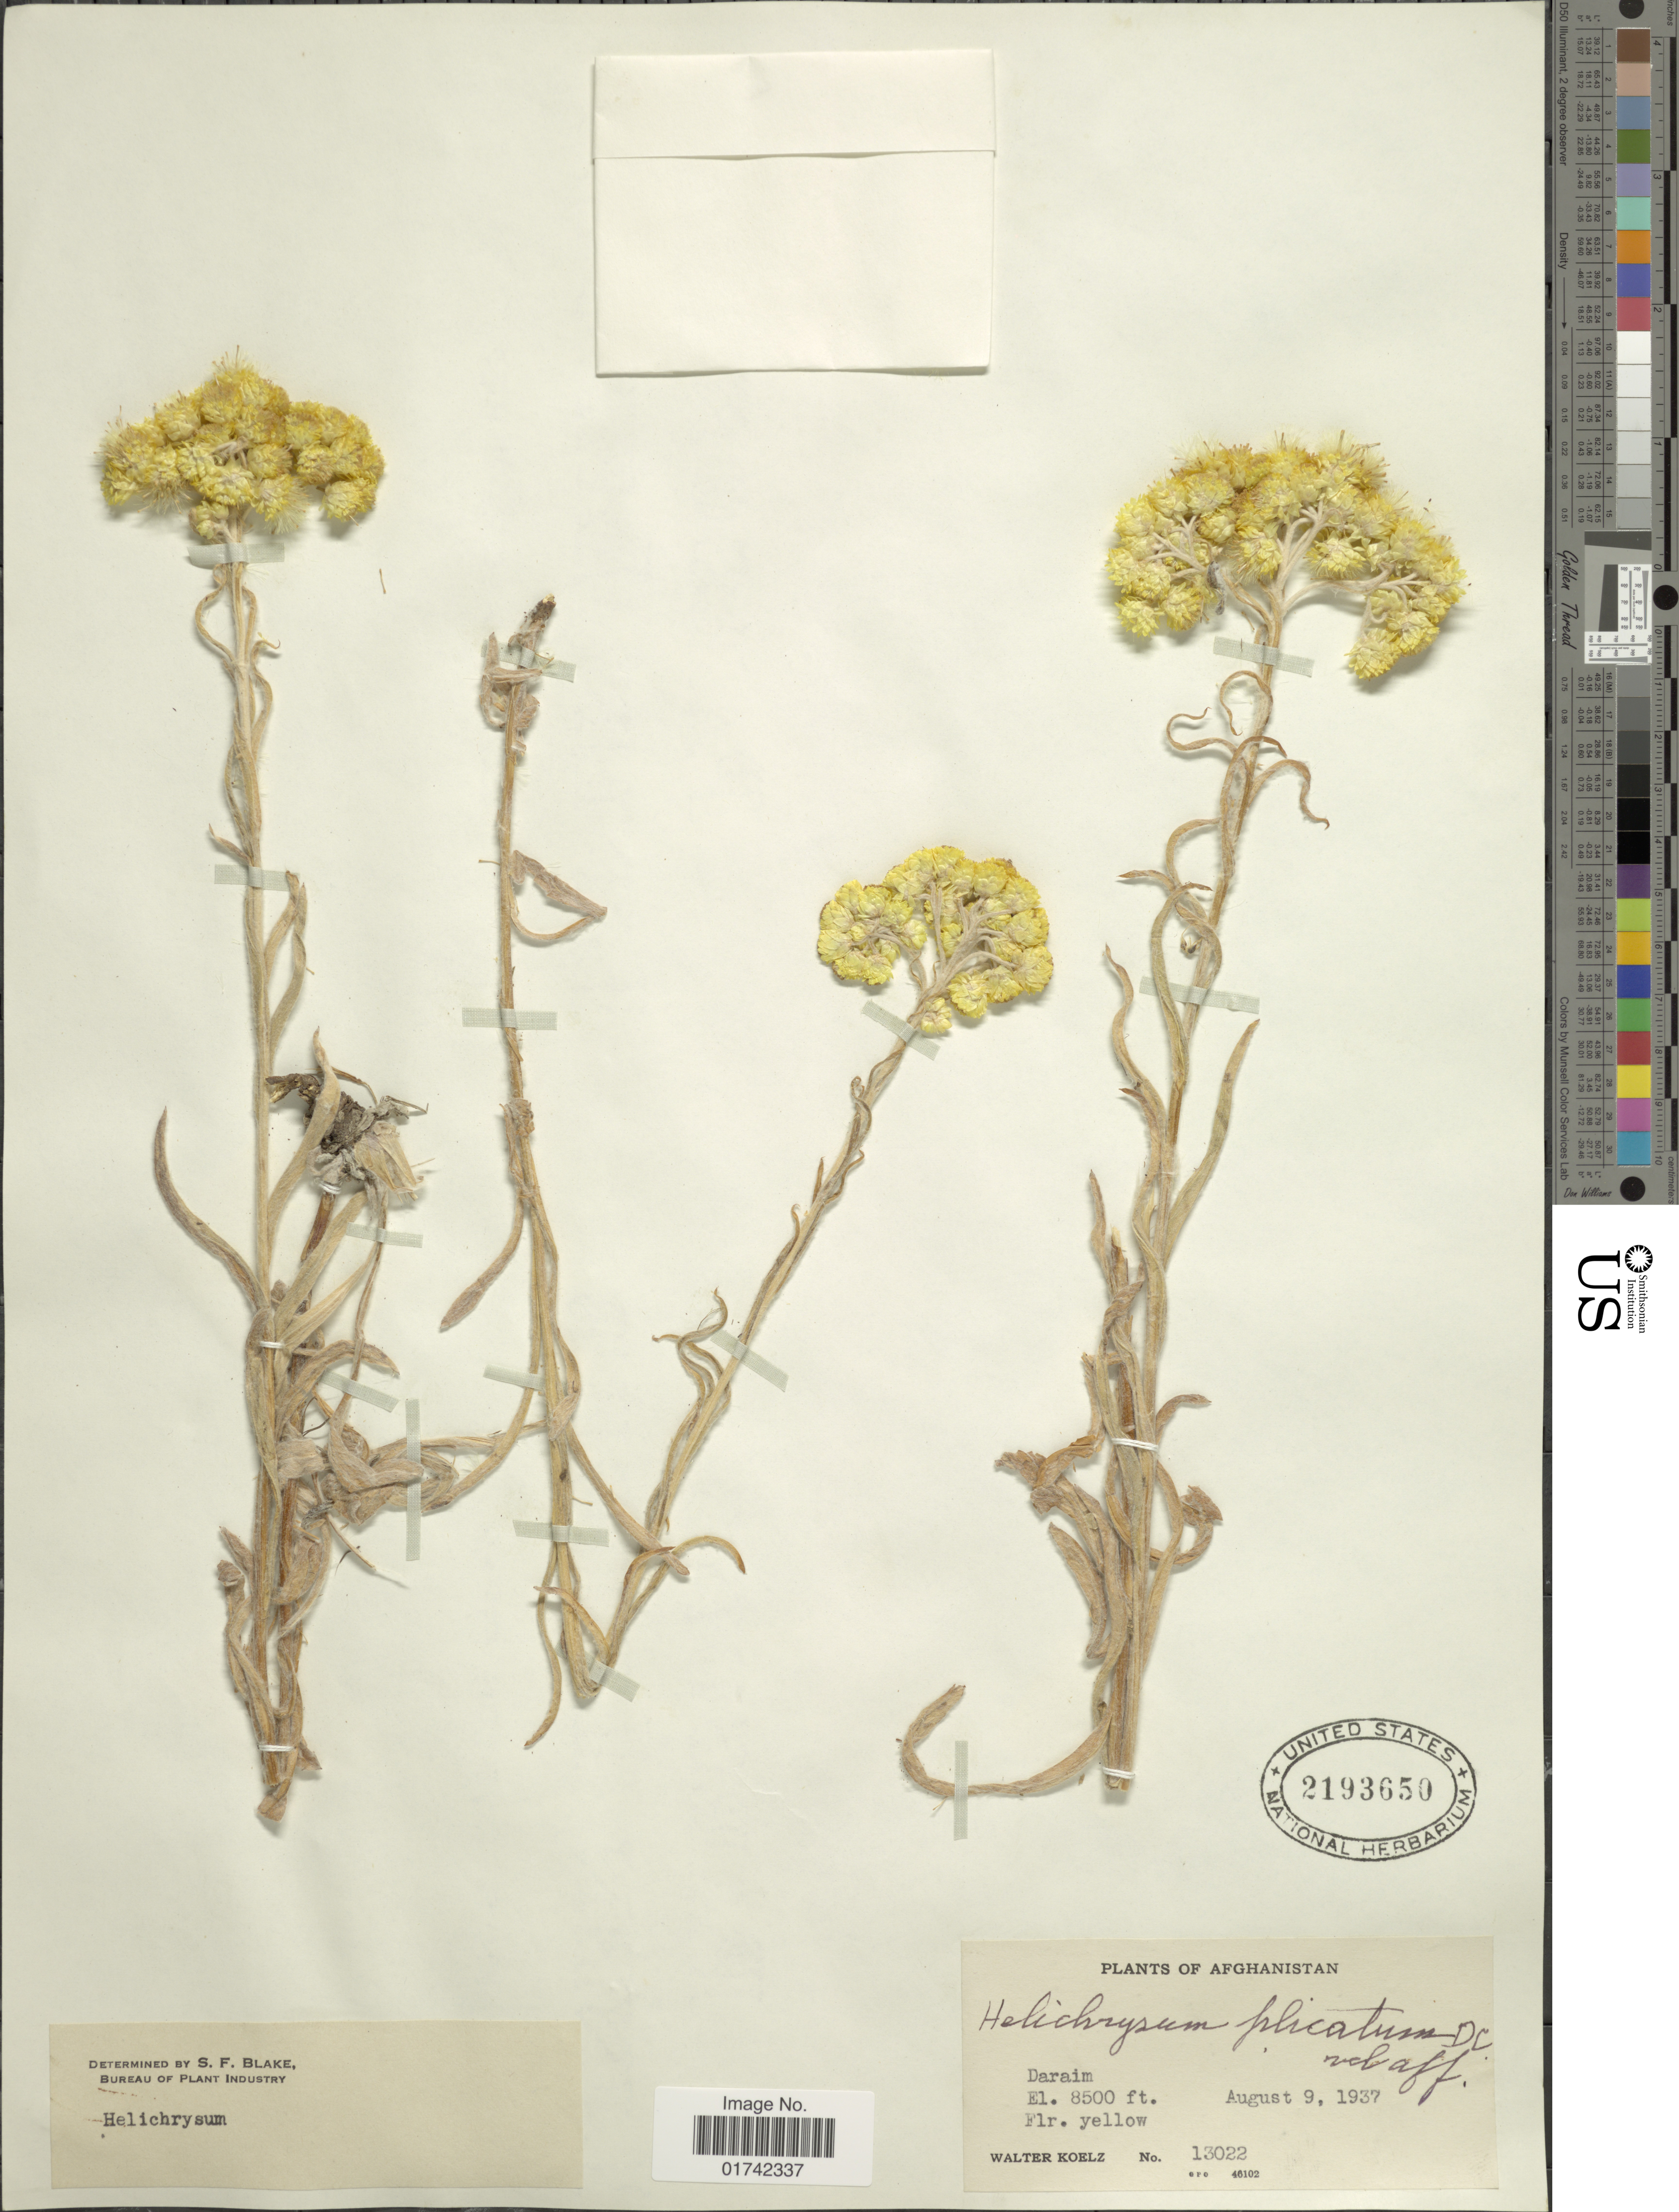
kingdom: Plantae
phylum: Tracheophyta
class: Magnoliopsida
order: Asterales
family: Asteraceae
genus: Helichrysum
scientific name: Helichrysum plicatum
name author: DC.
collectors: W. N. Koelz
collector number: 13022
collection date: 1937-08-09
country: Afghanistan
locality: Daraim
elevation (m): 2591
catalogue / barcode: US 2193650